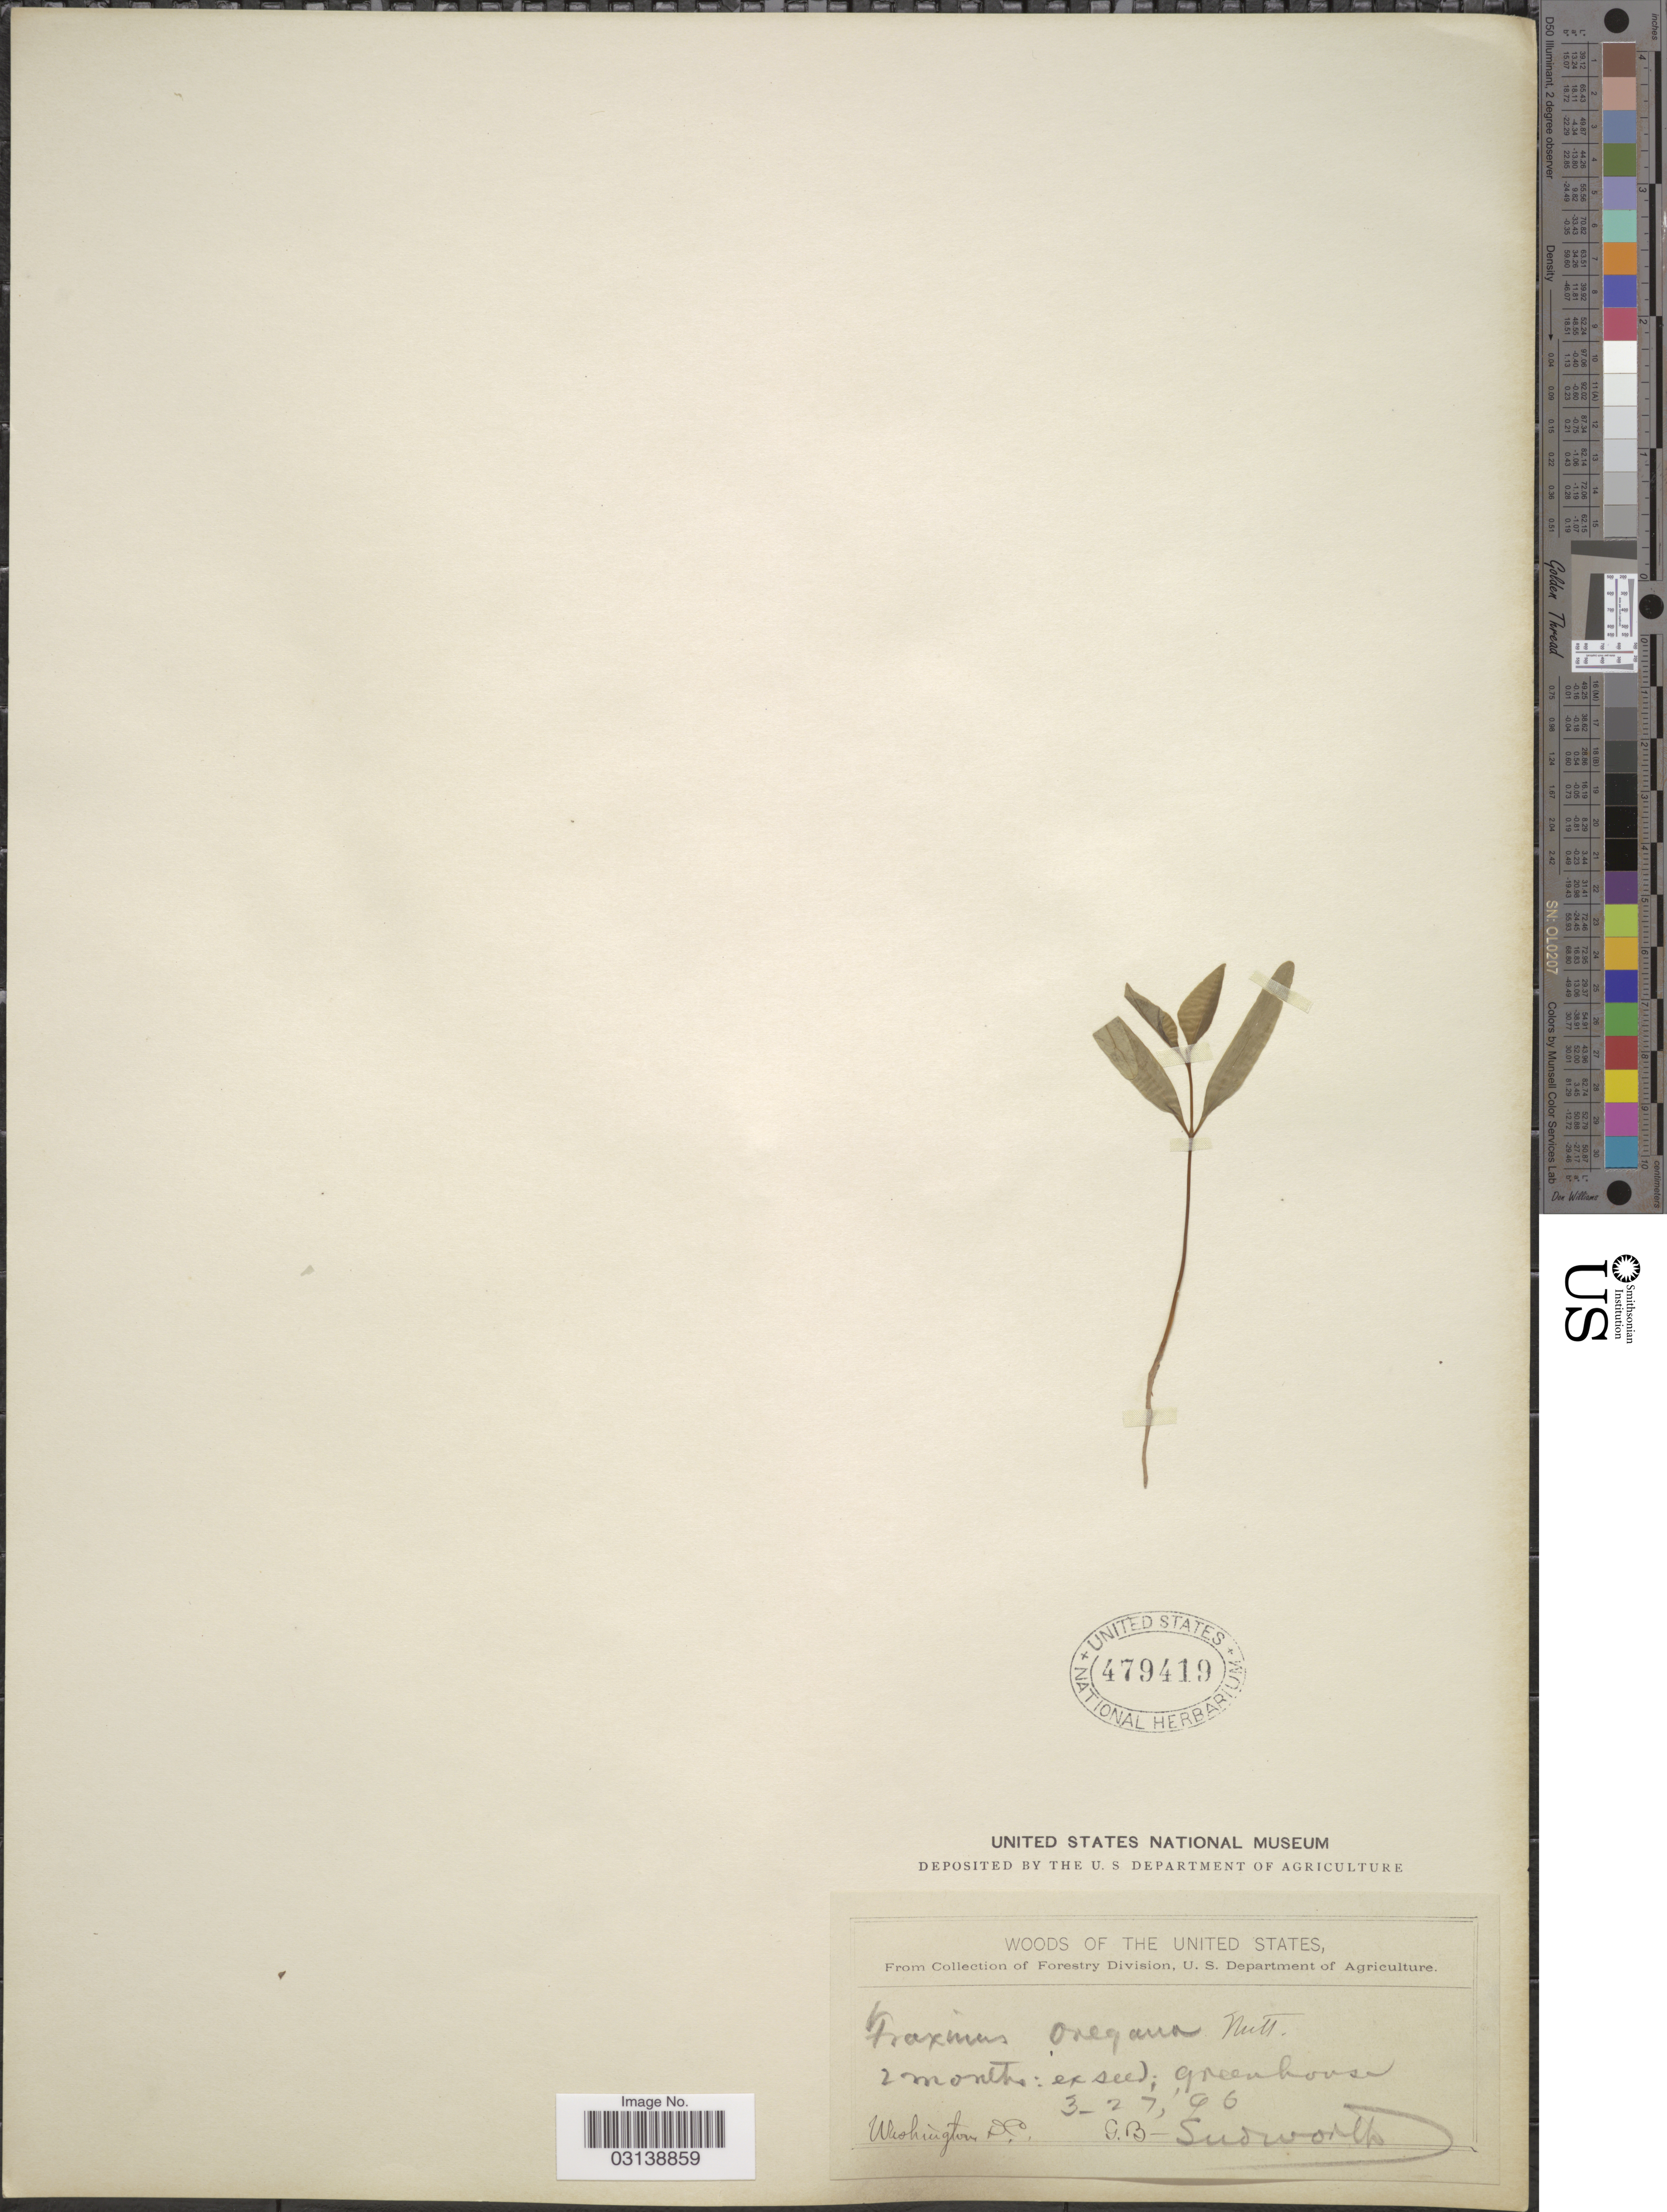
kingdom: Plantae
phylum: Tracheophyta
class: Magnoliopsida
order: Lamiales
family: Oleaceae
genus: Fraxinus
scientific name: Fraxinus latifolia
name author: Benth.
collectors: G. B. Sudworth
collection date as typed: Transcribed d/m/y: 27/3/96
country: United States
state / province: District of Columbia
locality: Washington DC.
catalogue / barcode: US 479419